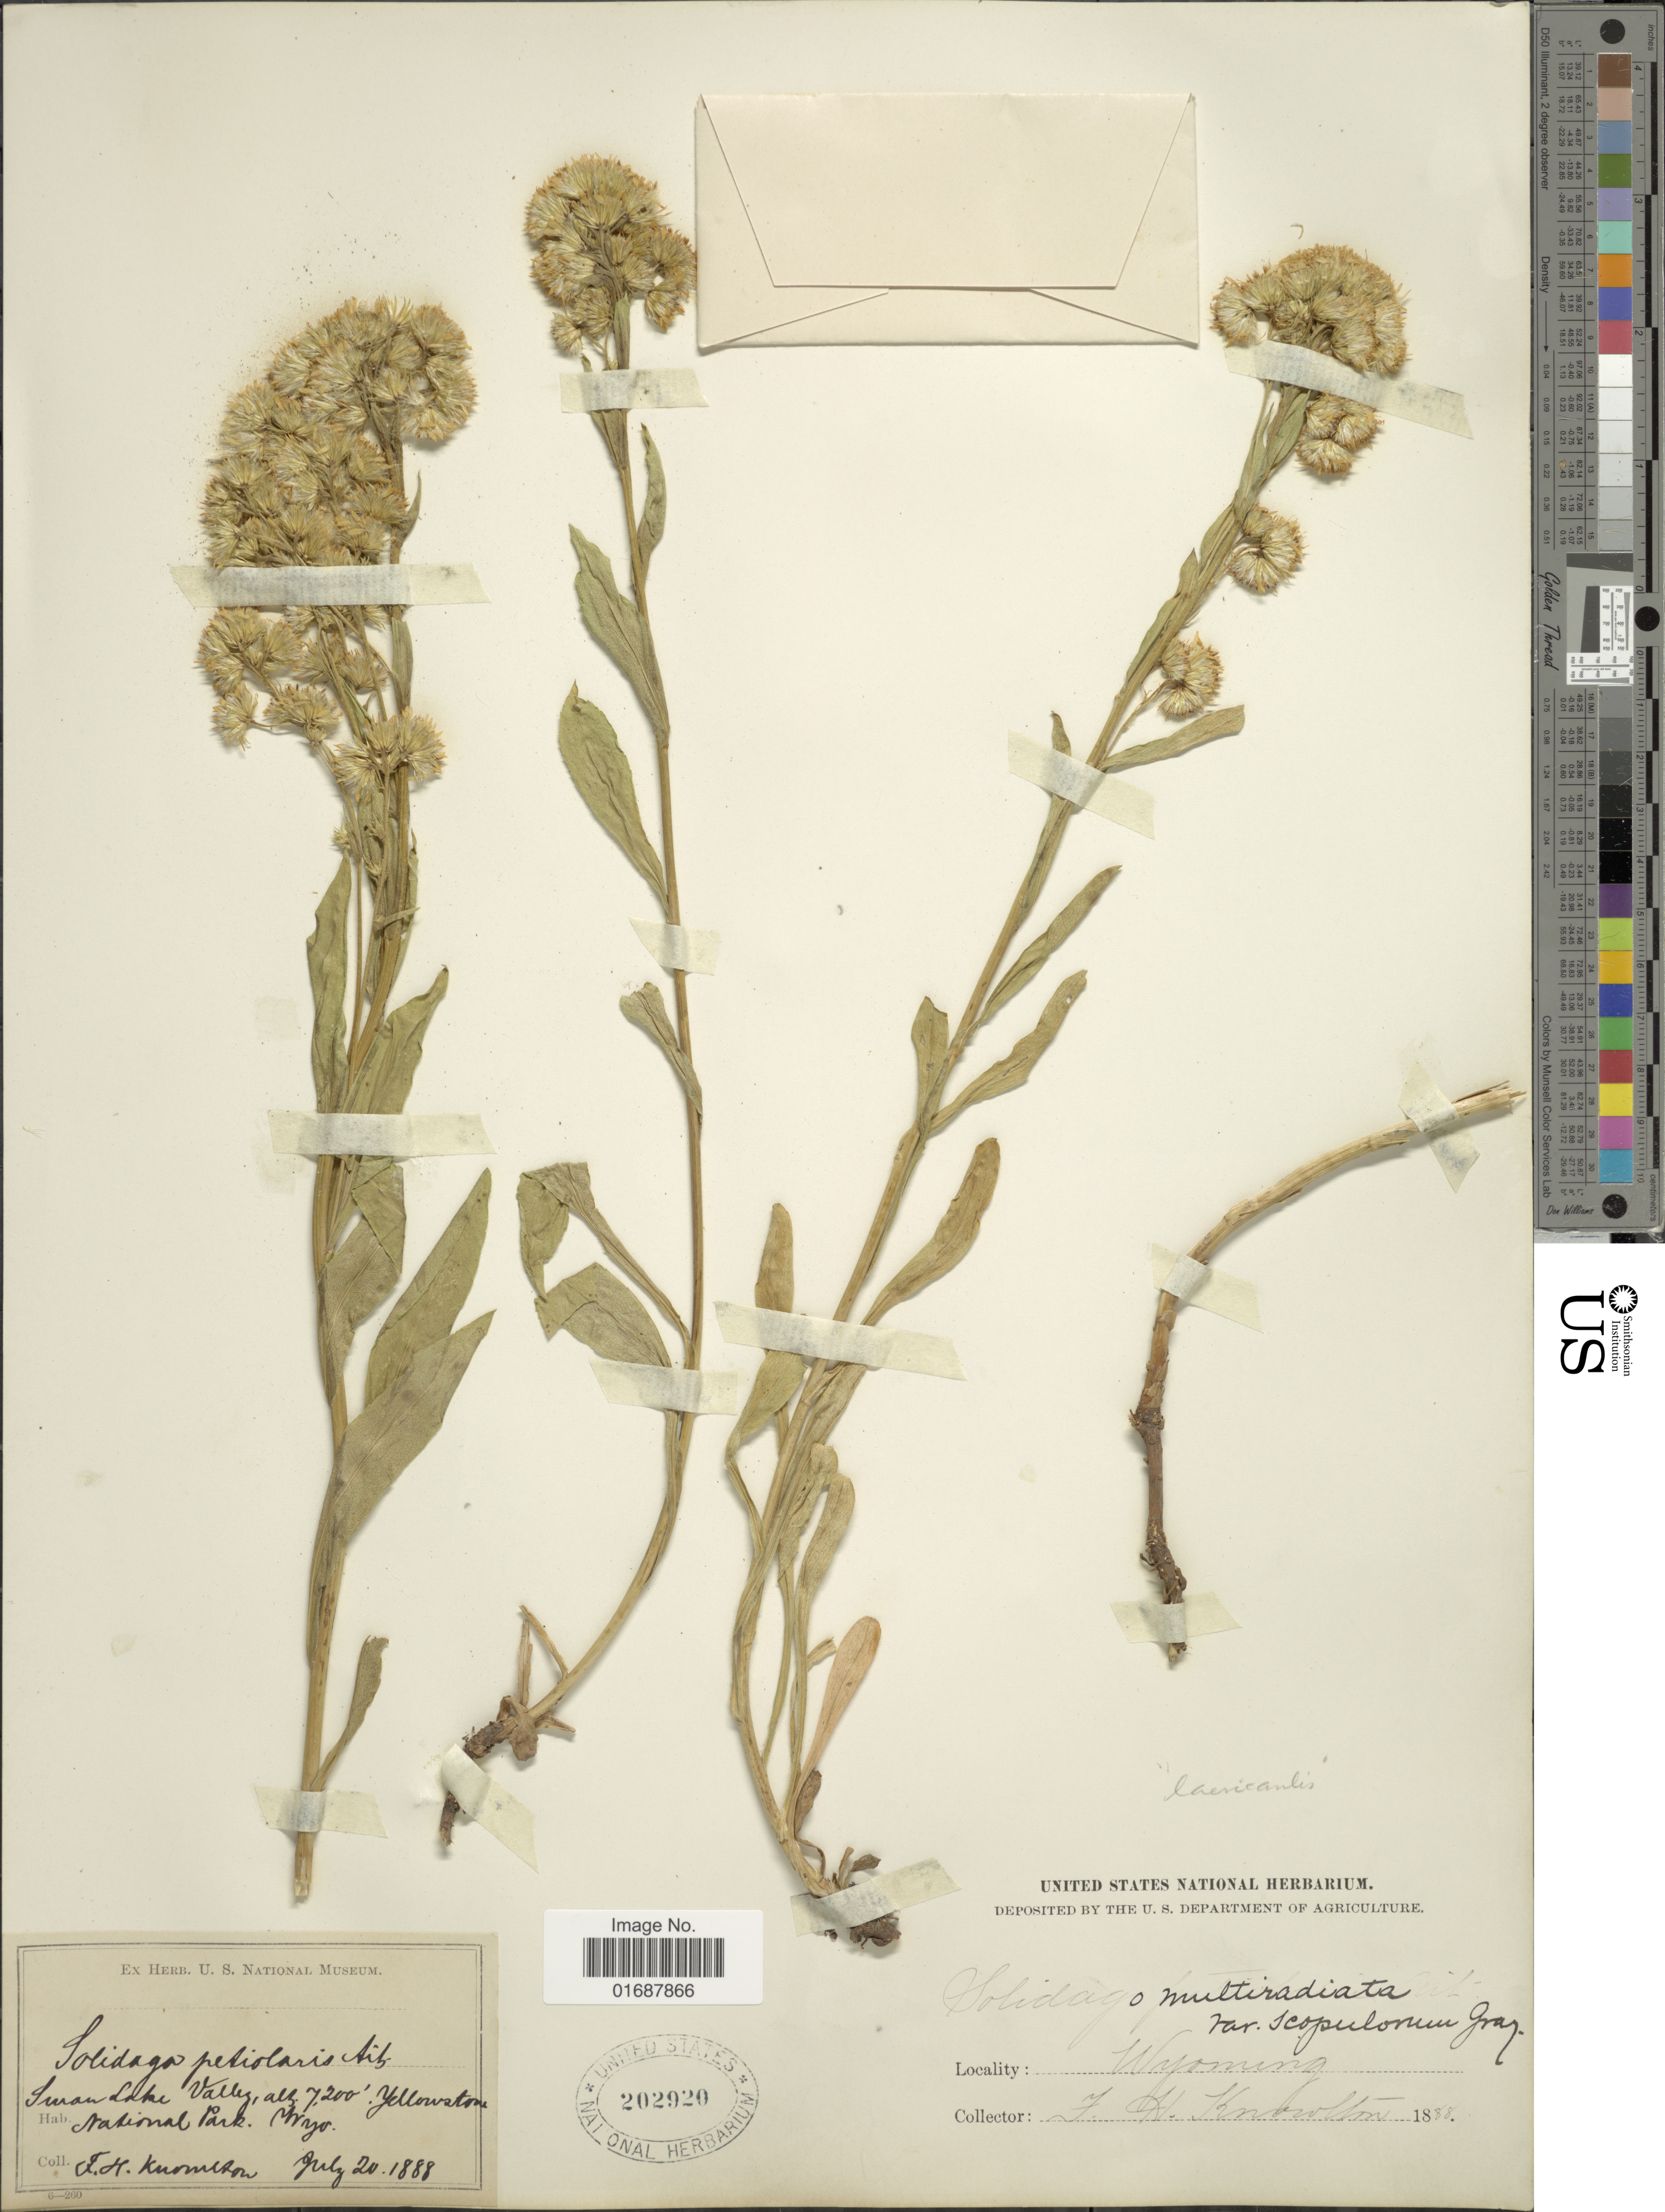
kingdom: Plantae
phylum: Tracheophyta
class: Magnoliopsida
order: Asterales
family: Asteraceae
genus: Solidago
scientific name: Solidago laevicaulis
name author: Rydb.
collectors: F. H. Knowlton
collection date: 1888-07-20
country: United States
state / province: Wyoming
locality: Swan Lake Valley, Yellowstone National Park.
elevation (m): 2195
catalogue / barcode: US 202920